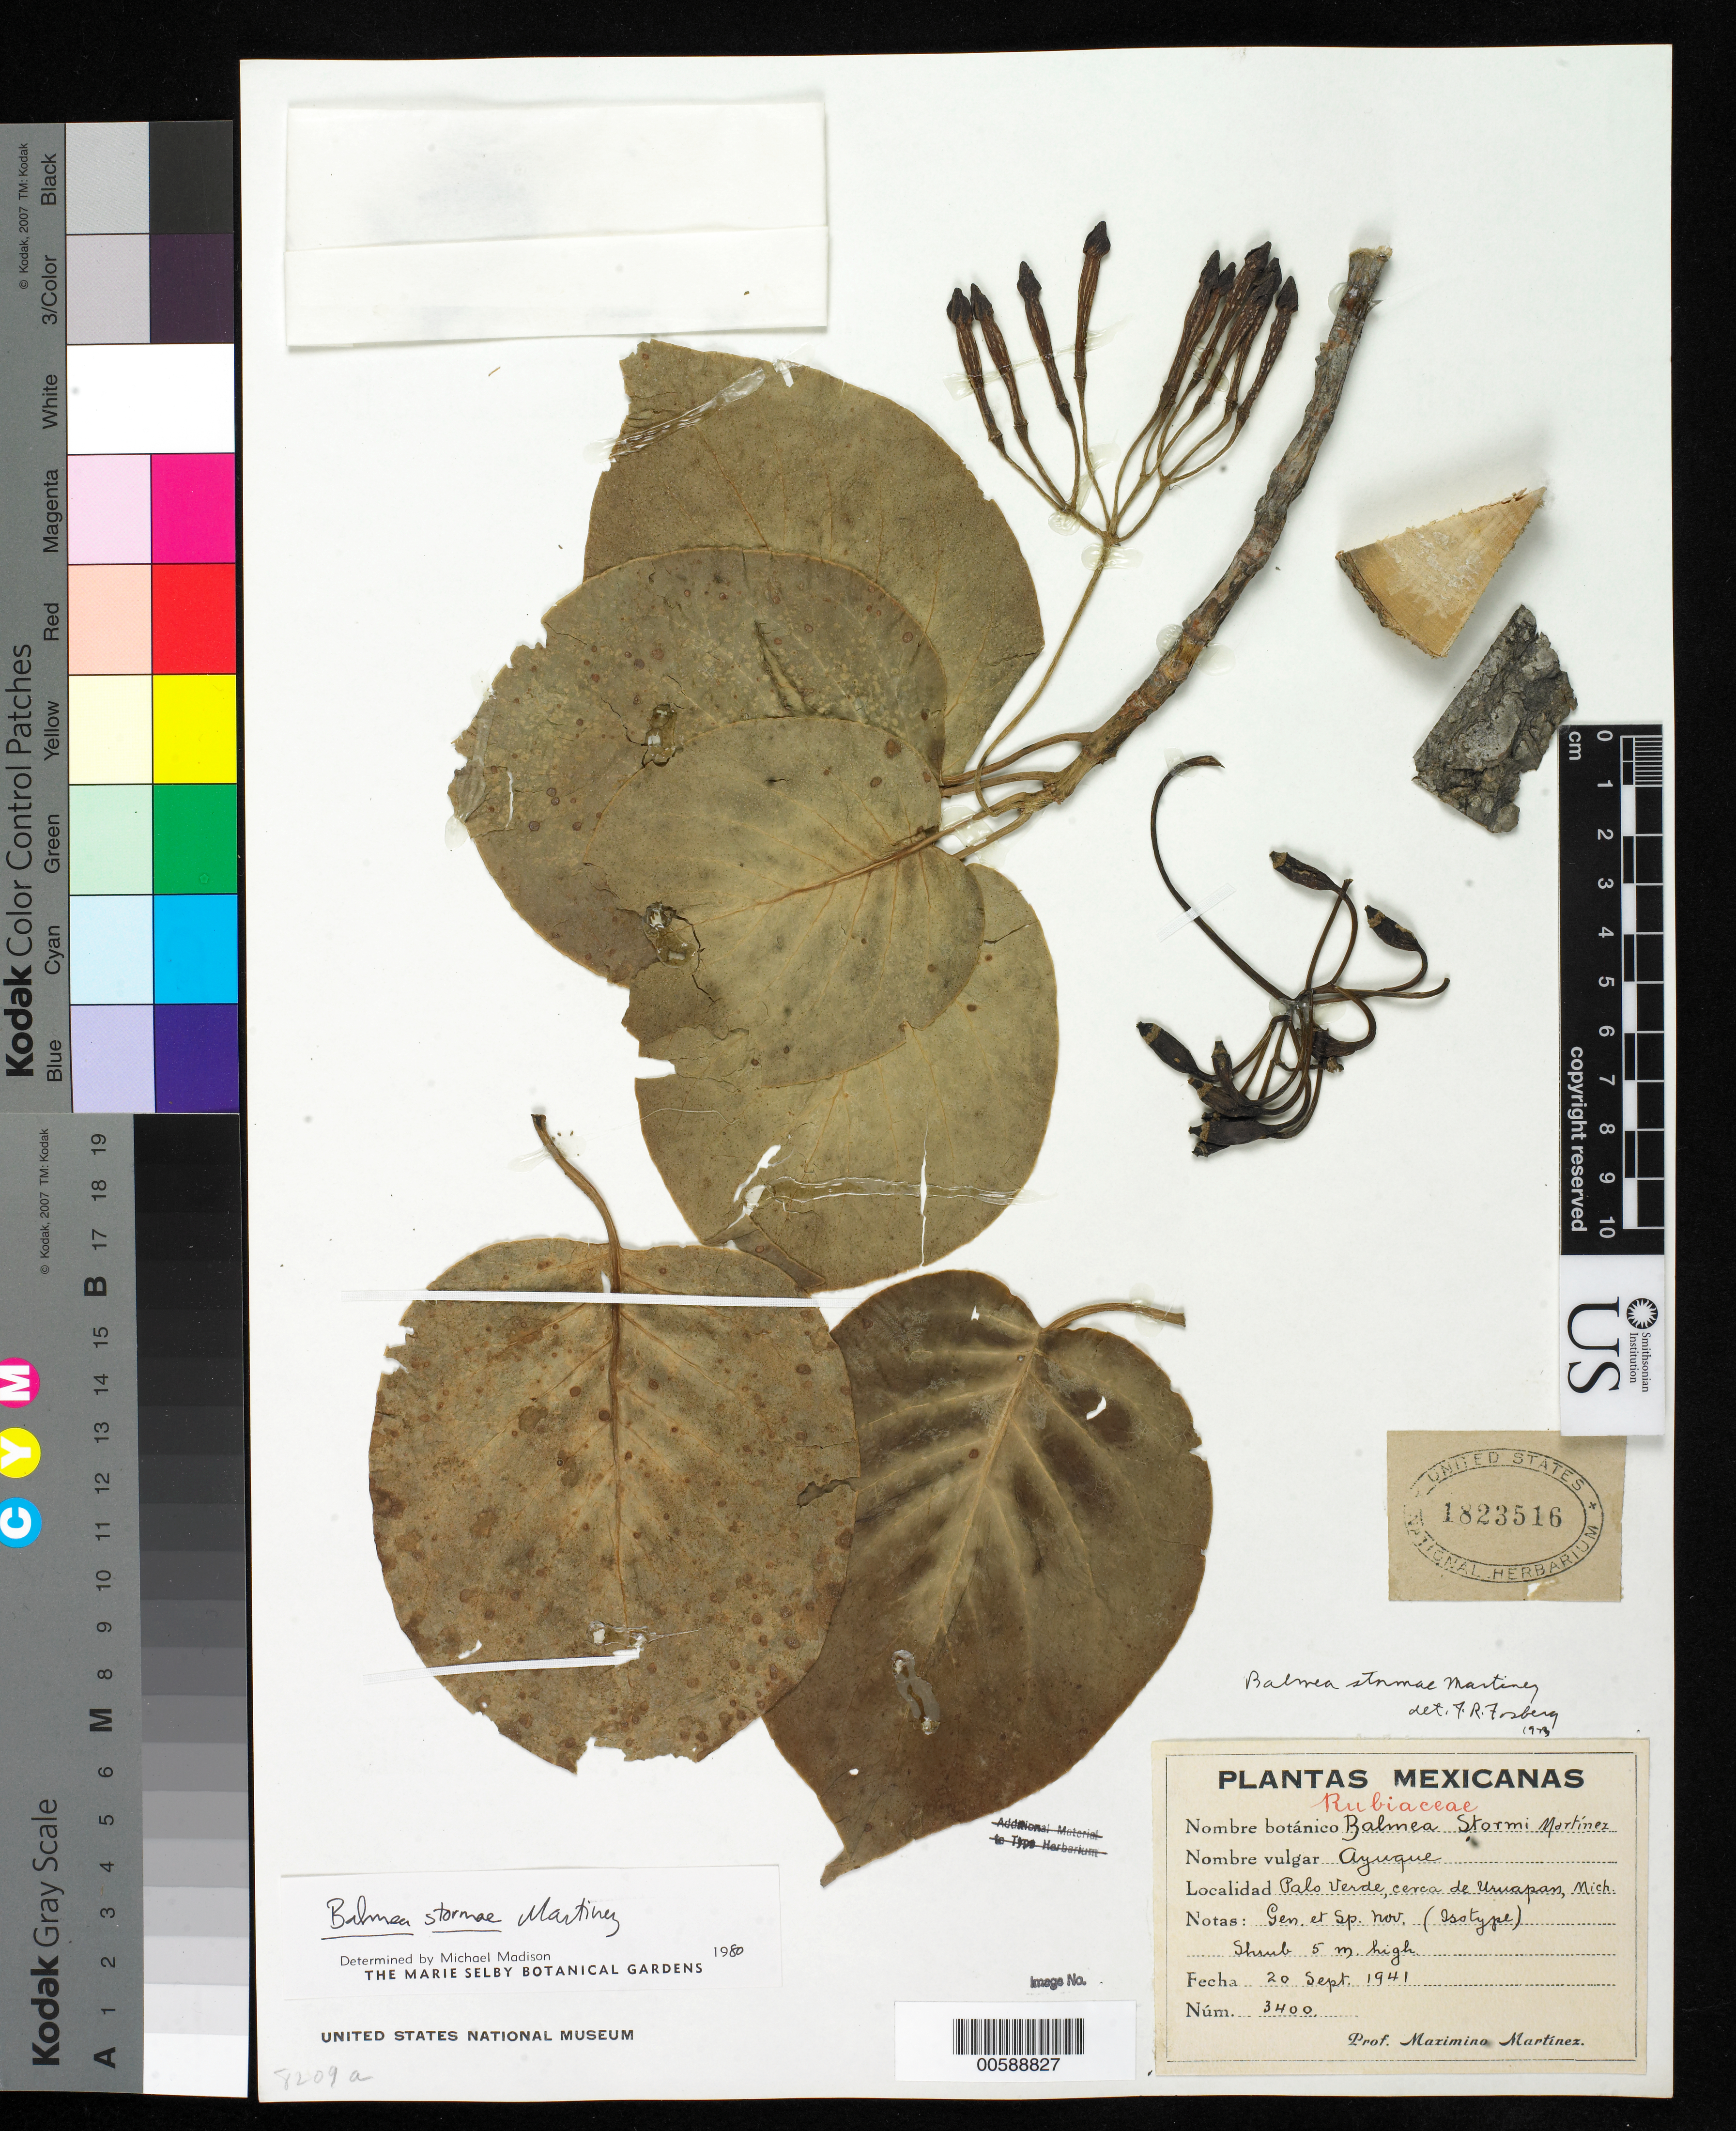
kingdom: Plantae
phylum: Tracheophyta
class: Magnoliopsida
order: Gentianales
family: Rubiaceae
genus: Balmea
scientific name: Balmea stormae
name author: Martínez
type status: Isotype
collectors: M. Martínez M.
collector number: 3400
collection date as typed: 20 Sep 1941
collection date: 1941-09-20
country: Mexico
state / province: Michoacán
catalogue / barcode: US 1823516